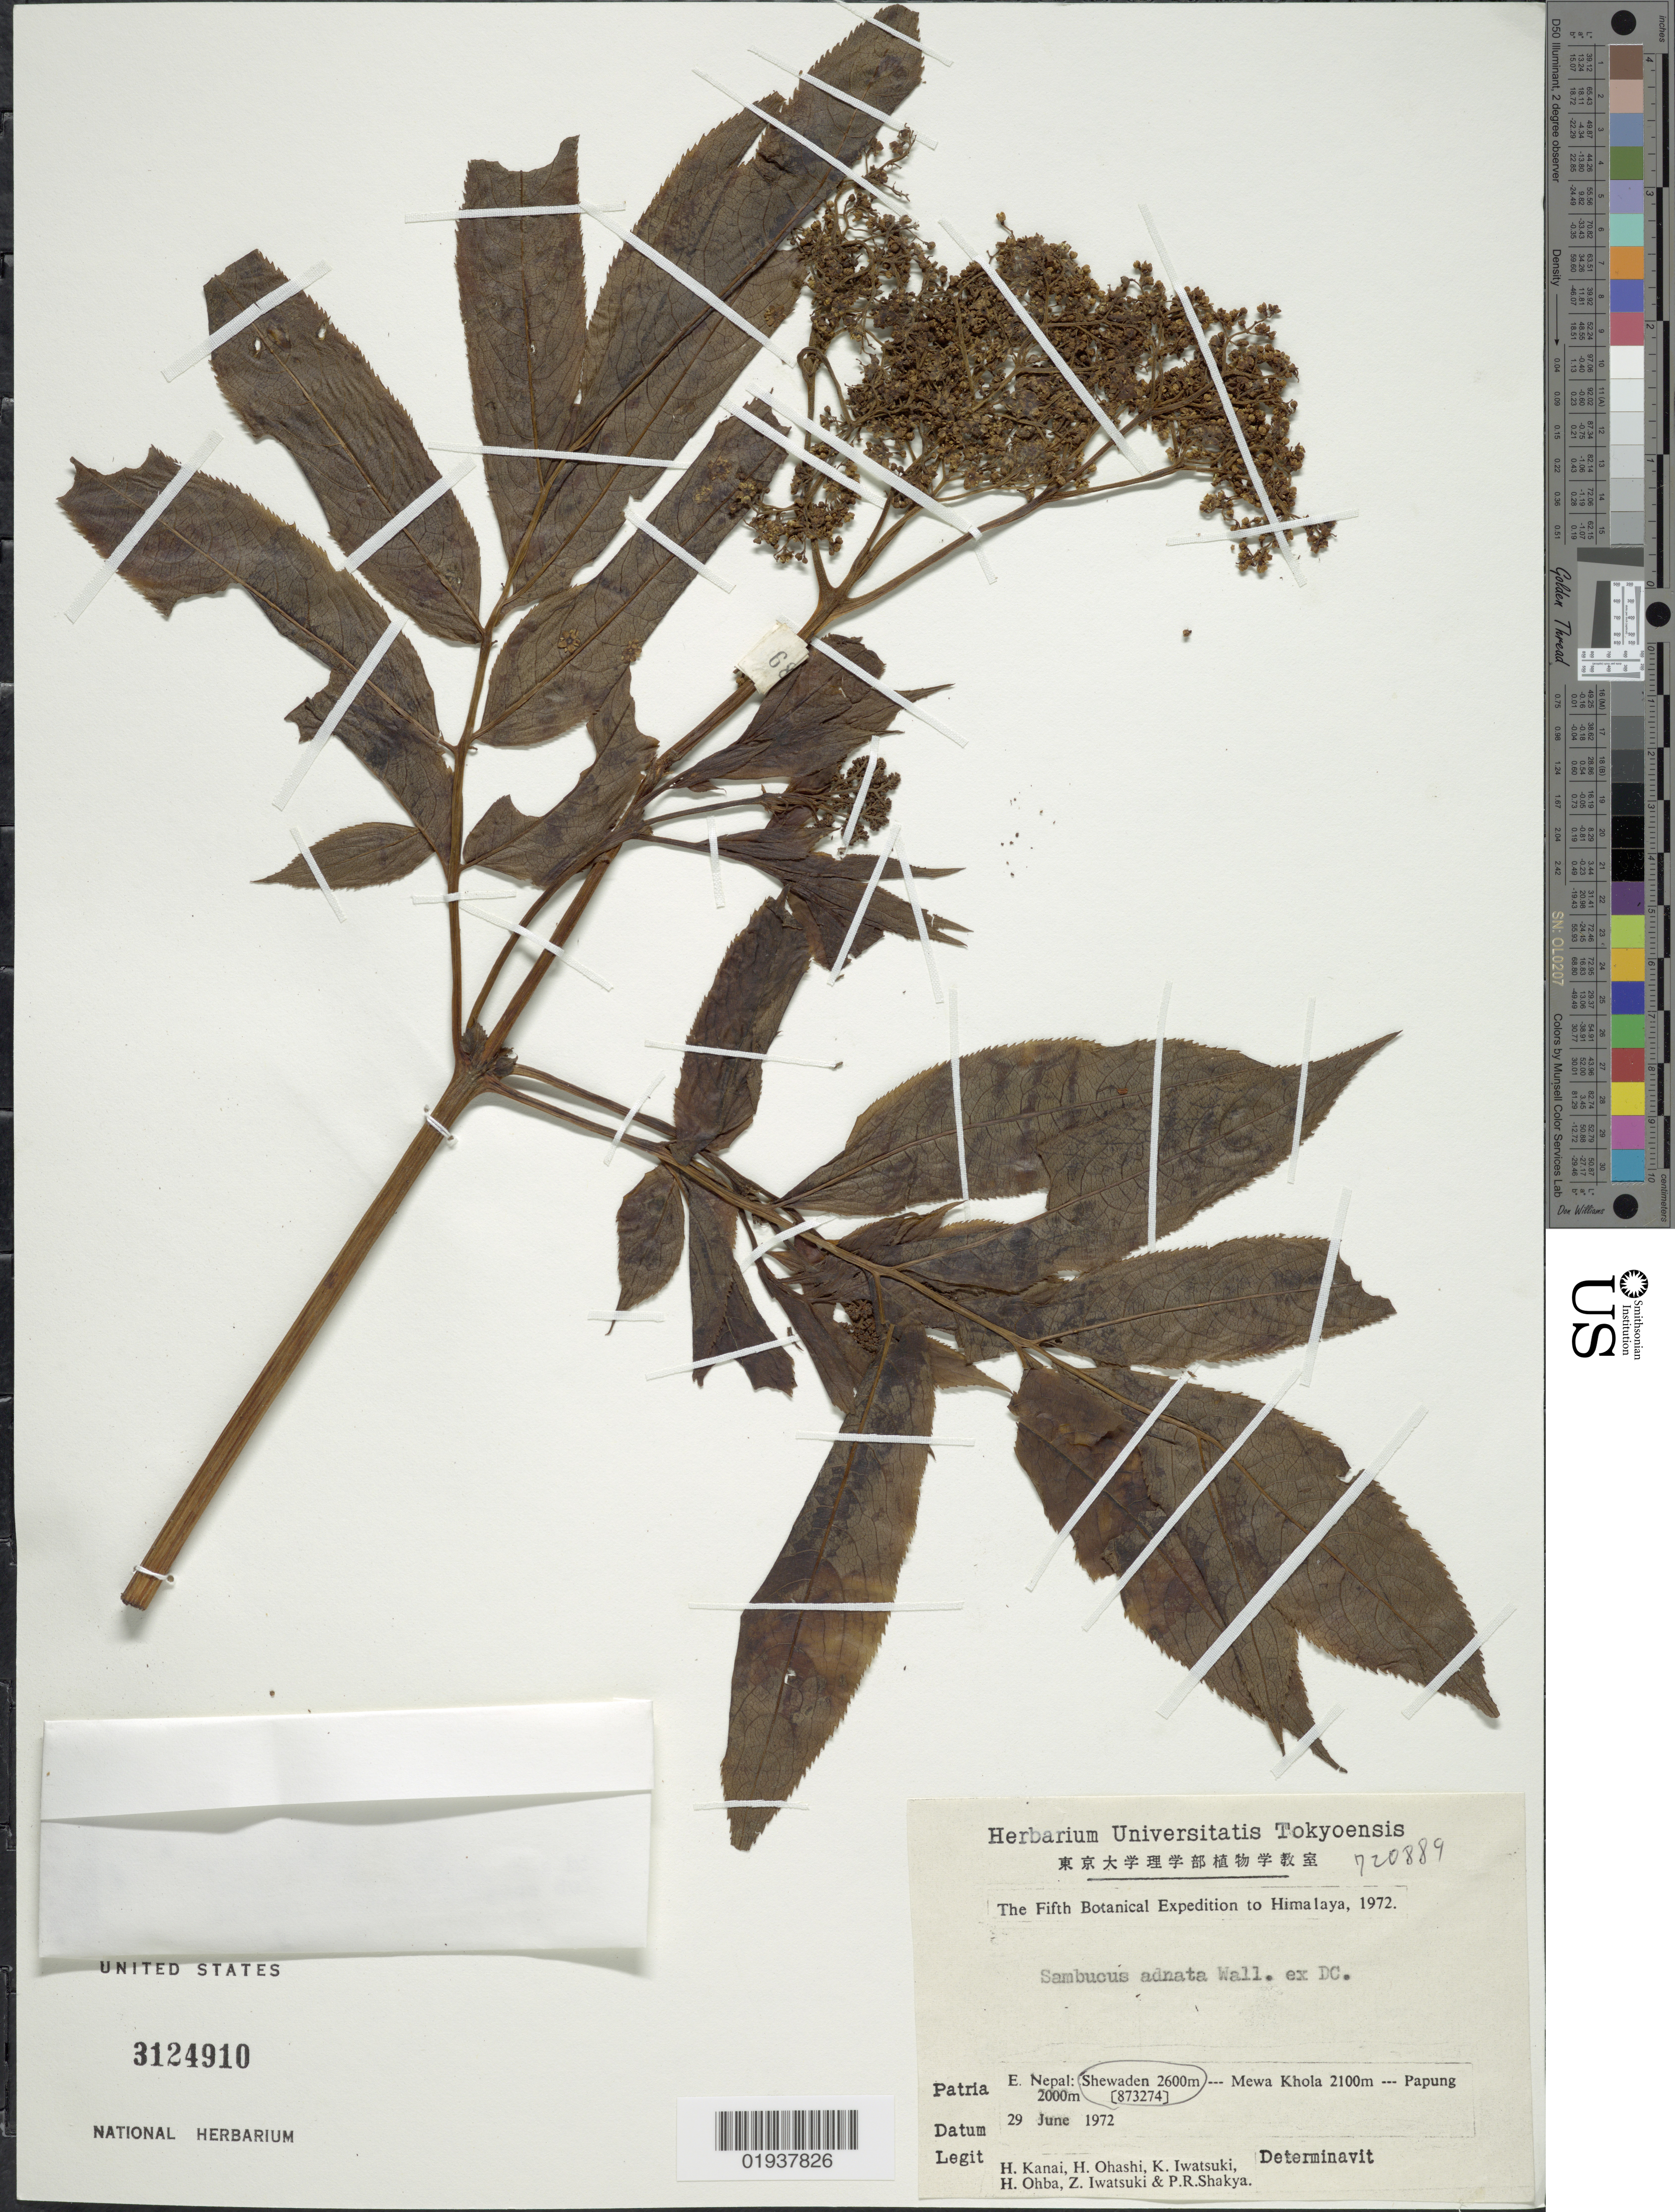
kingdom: Plantae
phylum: Tracheophyta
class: Magnoliopsida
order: Dipsacales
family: Viburnaceae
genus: Sambucus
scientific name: Sambucus adnata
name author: Wall. ex DC.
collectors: H. Kanai, H. Ohashi, K. Iwatsuki, H. Ohba & et al.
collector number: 720889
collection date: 1972-06-29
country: Nepal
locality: E. Nepal: Shewaden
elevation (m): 2600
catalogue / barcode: US 3124910